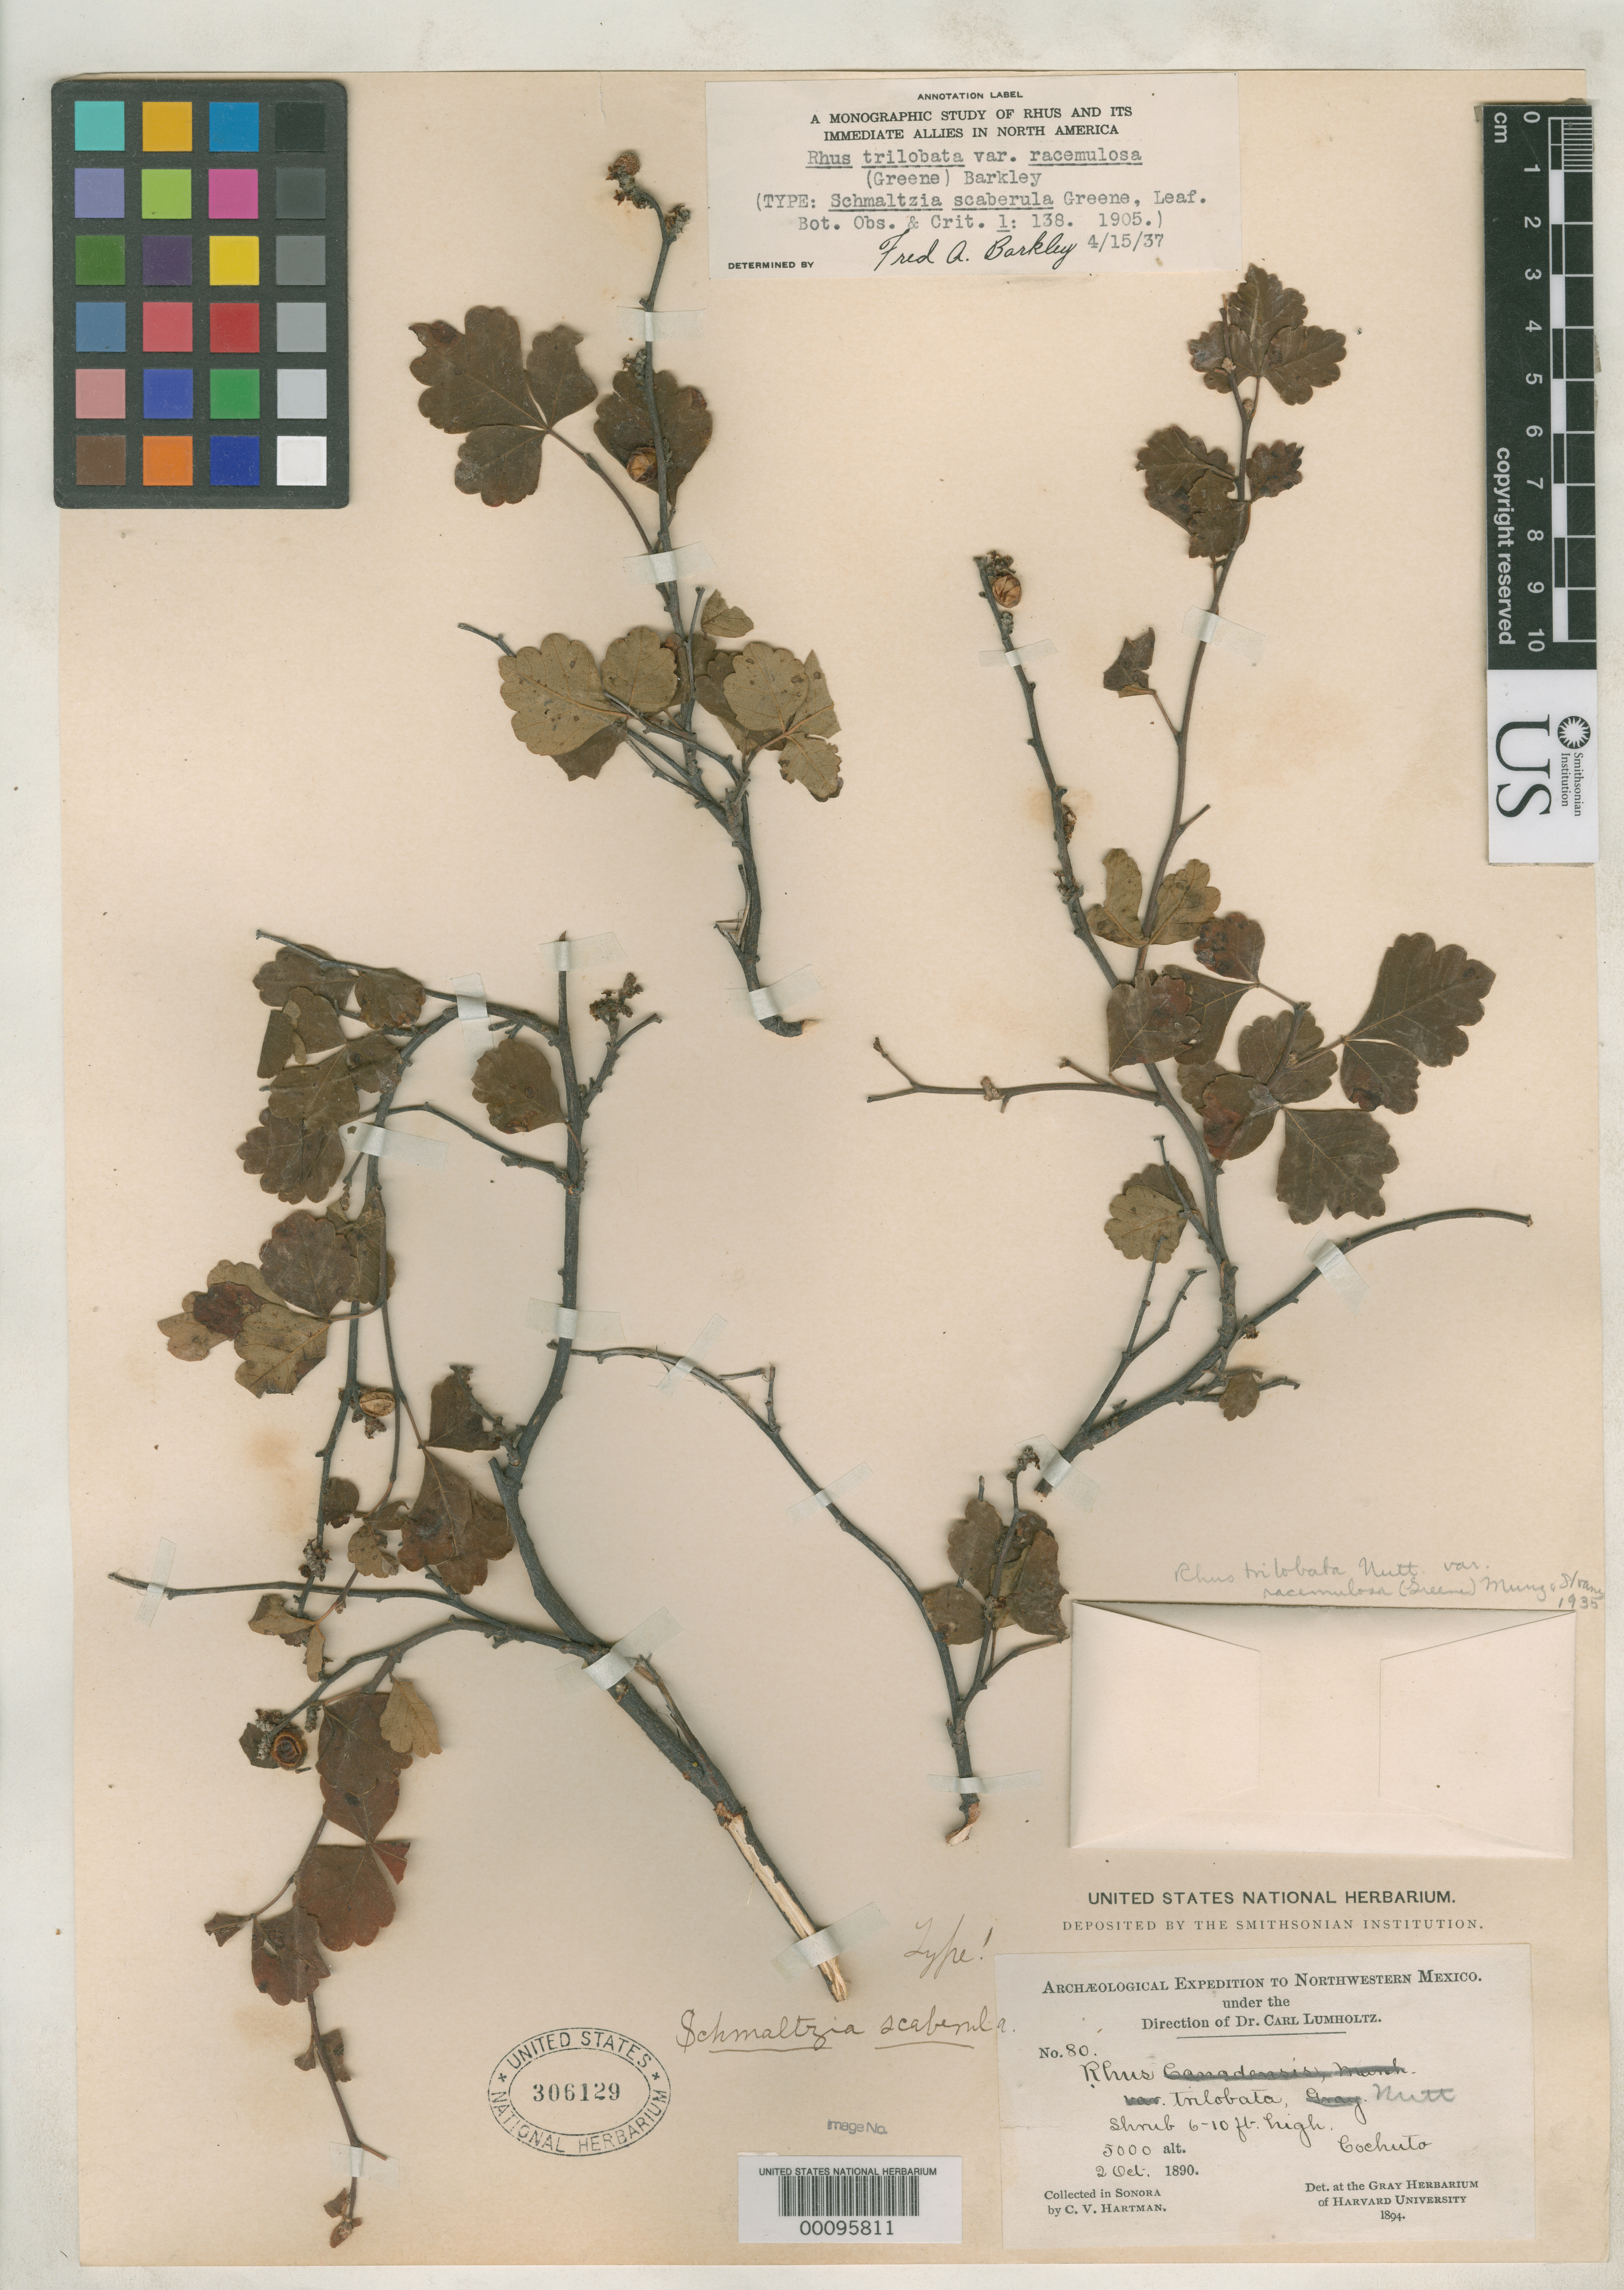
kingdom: Plantae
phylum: Tracheophyta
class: Magnoliopsida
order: Sapindales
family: Anacardiaceae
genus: Schmaltzia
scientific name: Schmaltzia scaberula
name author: Greene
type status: Holotype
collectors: C. V. Hartman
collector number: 80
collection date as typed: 02 Oct 1890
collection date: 1890-10-02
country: Mexico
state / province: Sonora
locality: Cochuto.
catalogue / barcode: US 306129